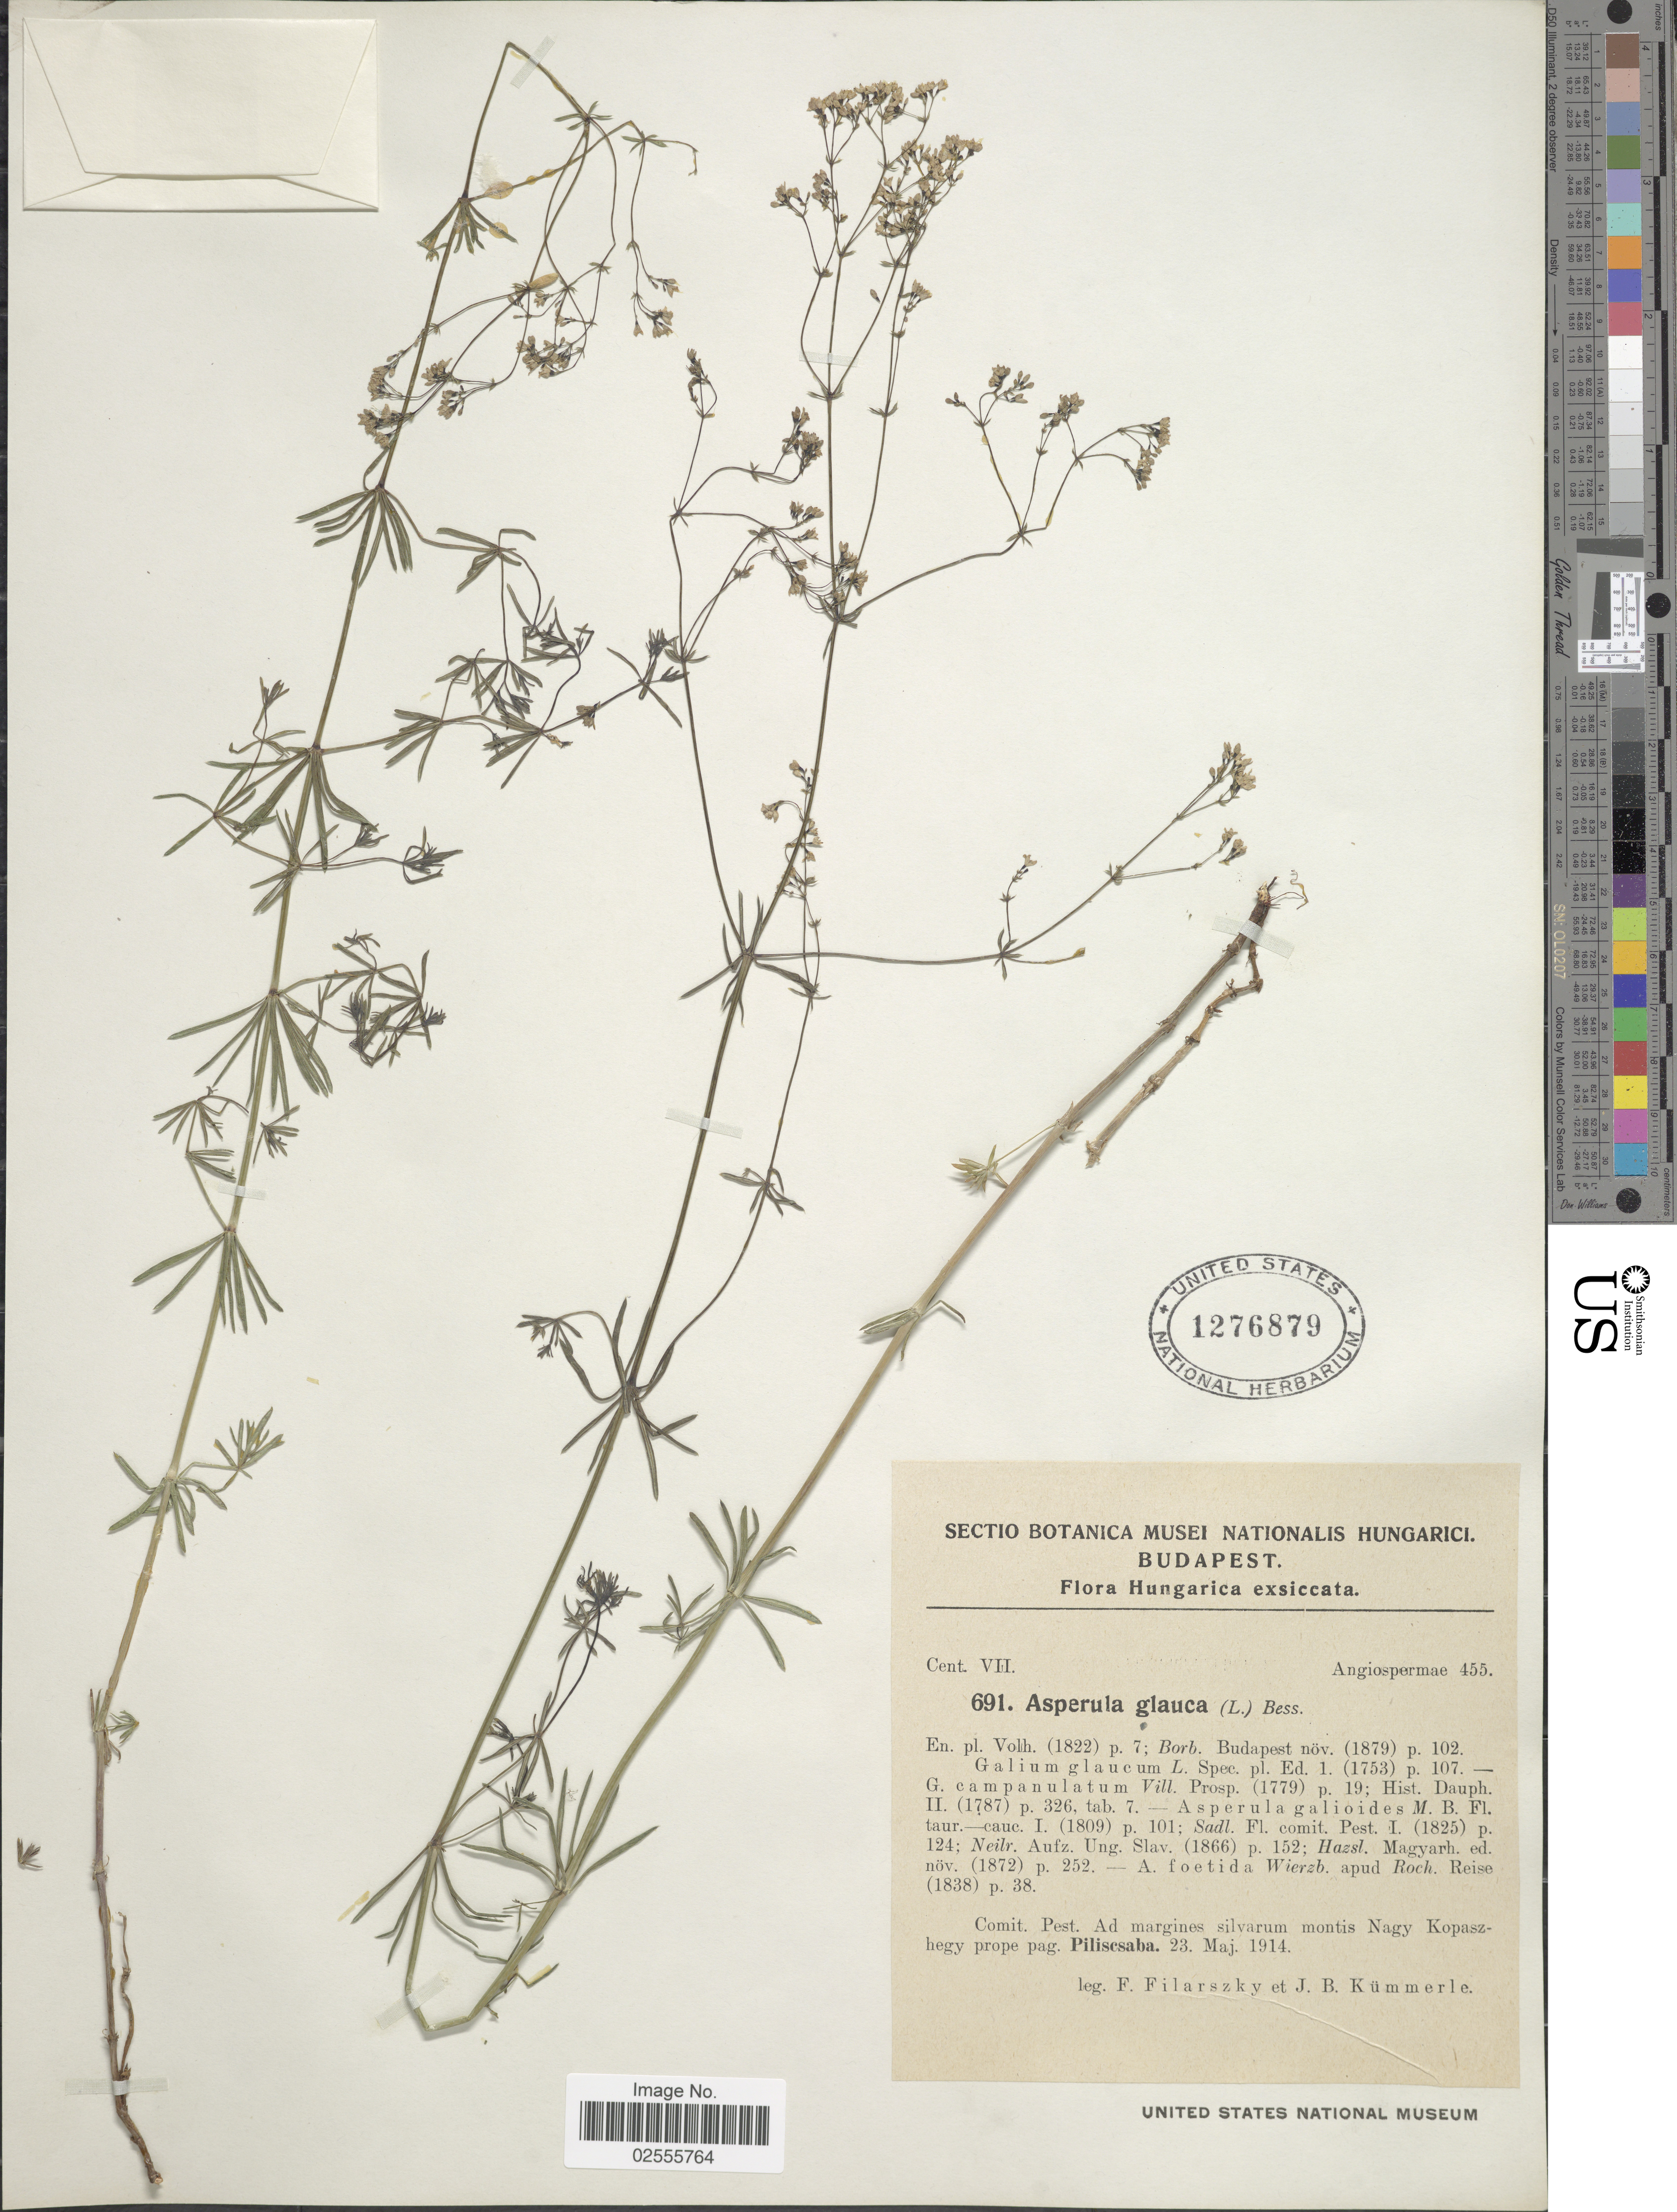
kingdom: Plantae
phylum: Tracheophyta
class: Magnoliopsida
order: Gentianales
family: Rubiaceae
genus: Asperula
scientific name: Asperula glauca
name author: L.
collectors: F. Filarszky & J. Kummerle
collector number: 691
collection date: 1914-05-23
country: Hungary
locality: Hungarica, Comit. Pest. Ad margines silvarum montis Nagy Kopaszhegy prope pag. Piliscsaba.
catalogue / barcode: US 1276879